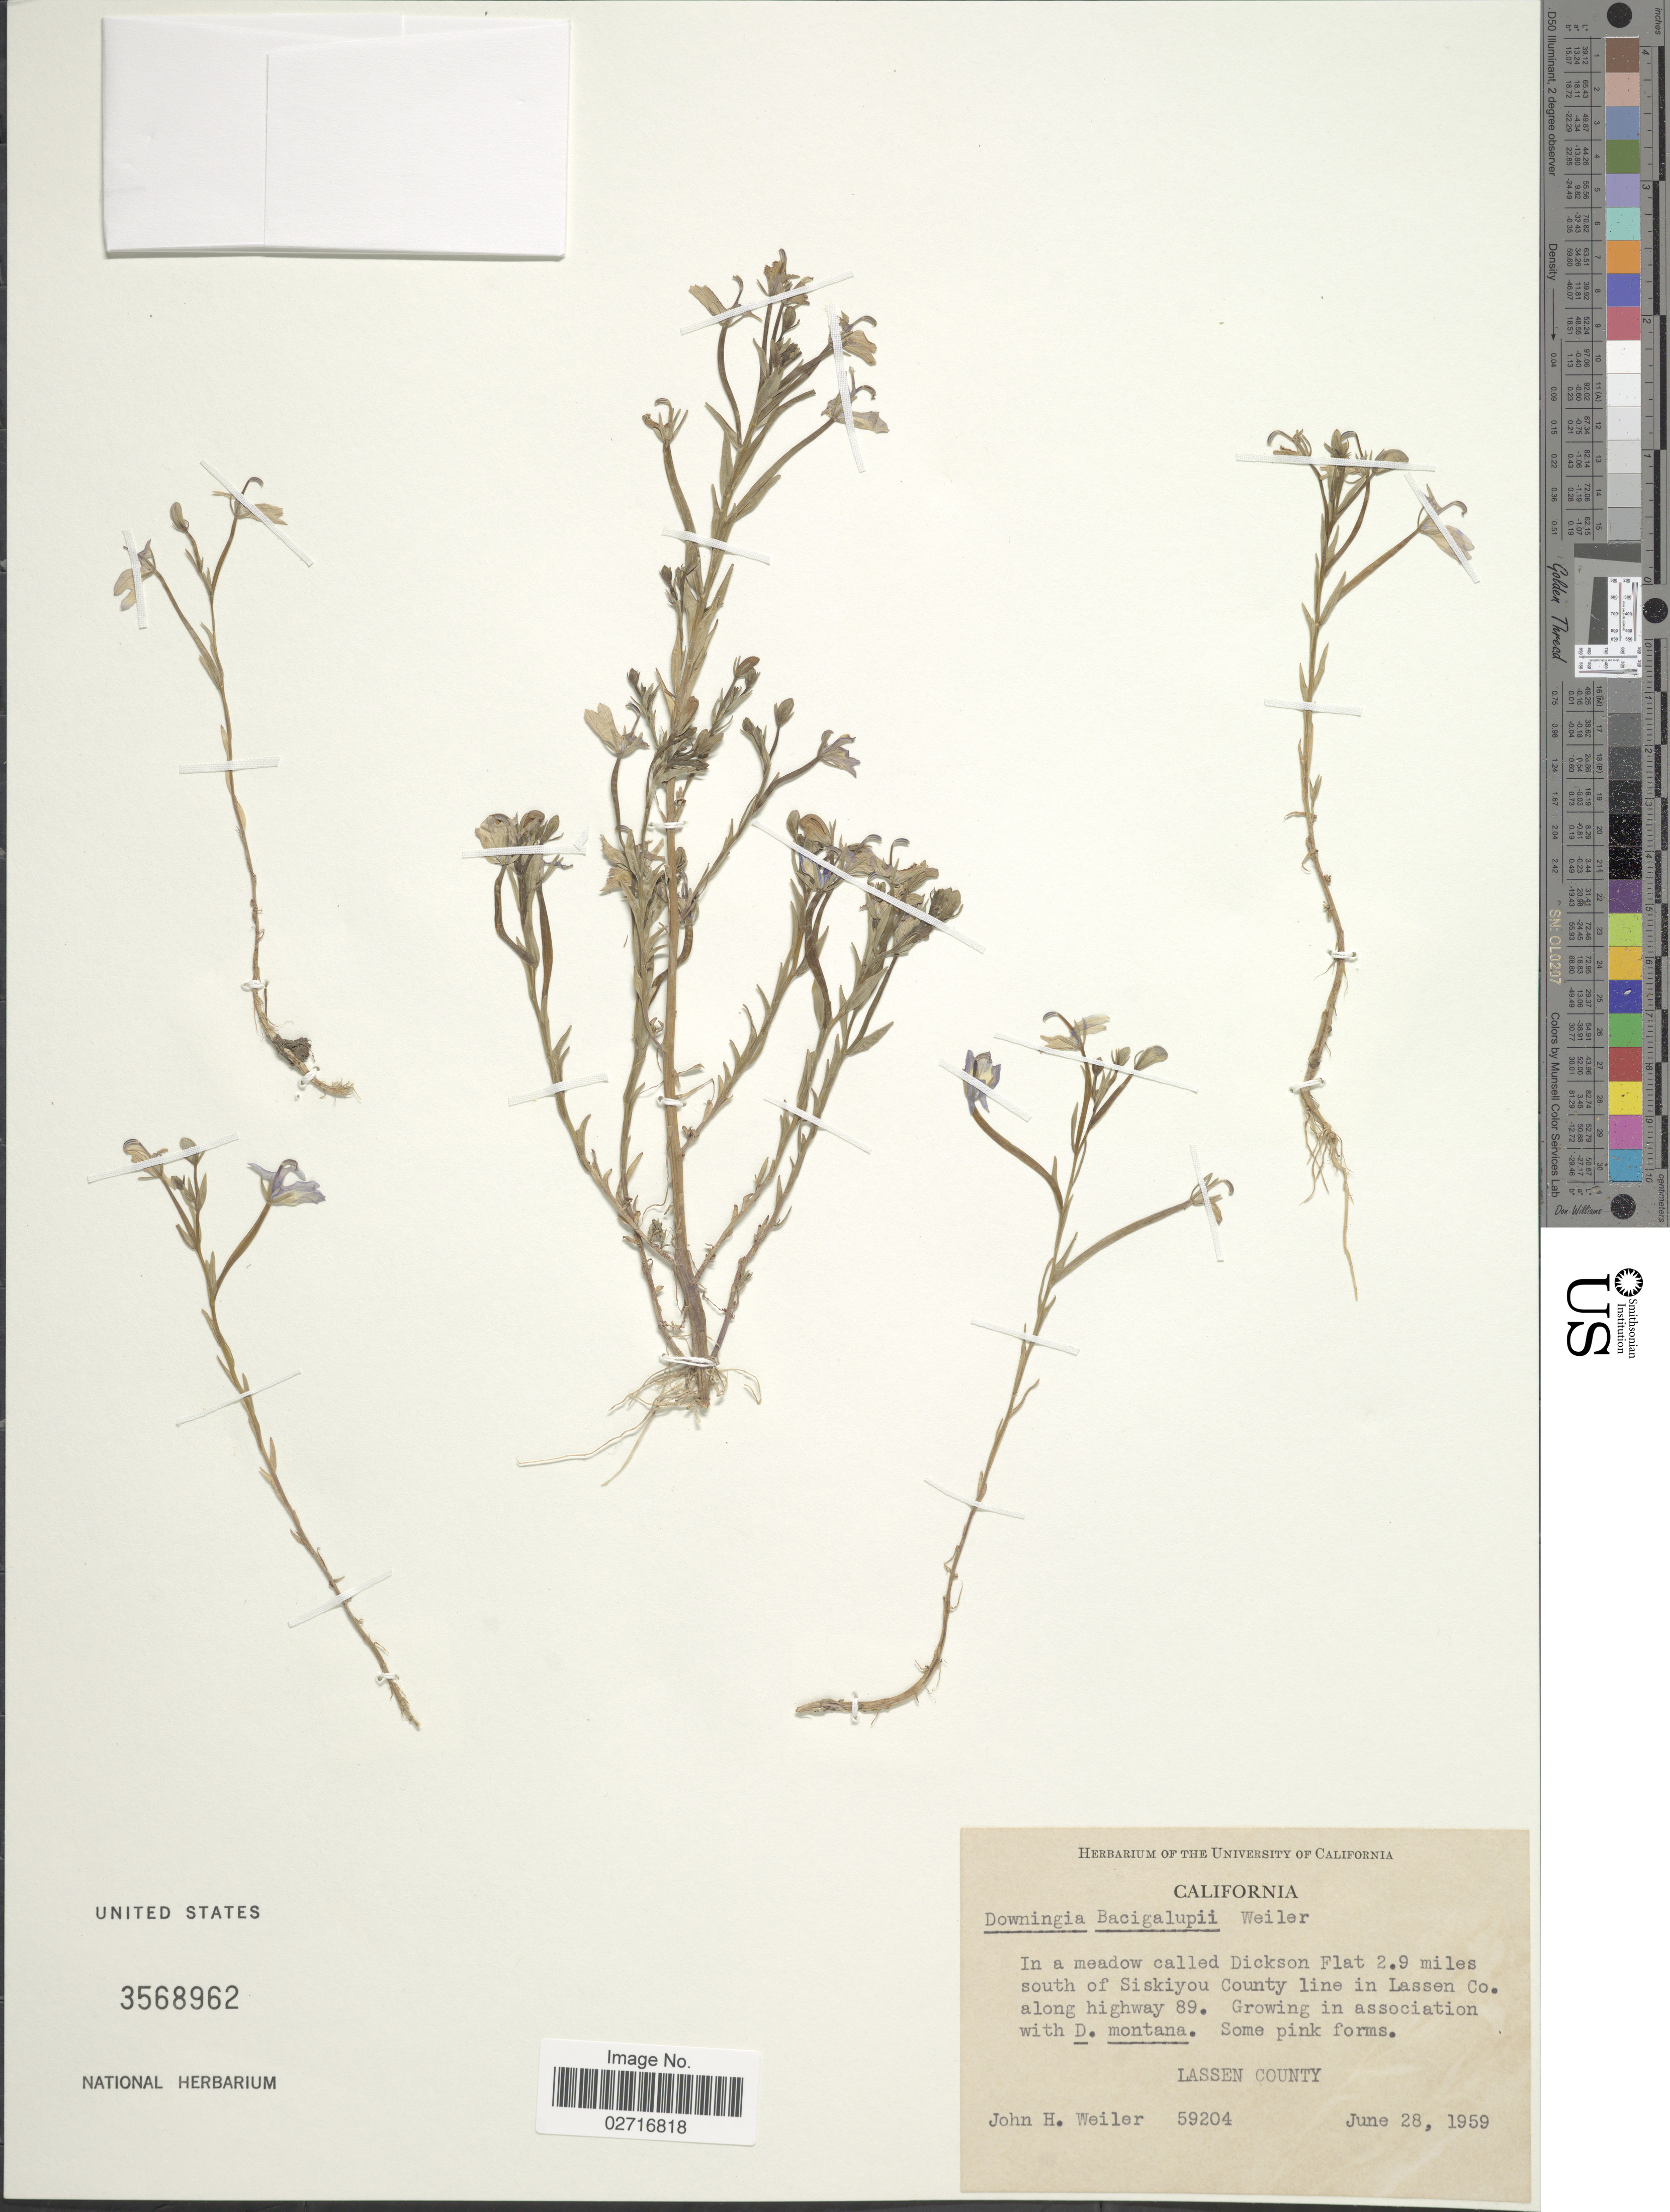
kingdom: Plantae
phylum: Tracheophyta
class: Magnoliopsida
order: Asterales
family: Campanulaceae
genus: Downingia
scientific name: Downingia bacigalupii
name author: Weiler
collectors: J. H. Weiler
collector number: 59204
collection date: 1959-06-28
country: United States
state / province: California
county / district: Siskiyou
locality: In a meadow called Dickson Flat 2.9 miles south of Siskiyou County line in Lassen Co. along highway 89, Lassen County.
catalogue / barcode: US 3568962